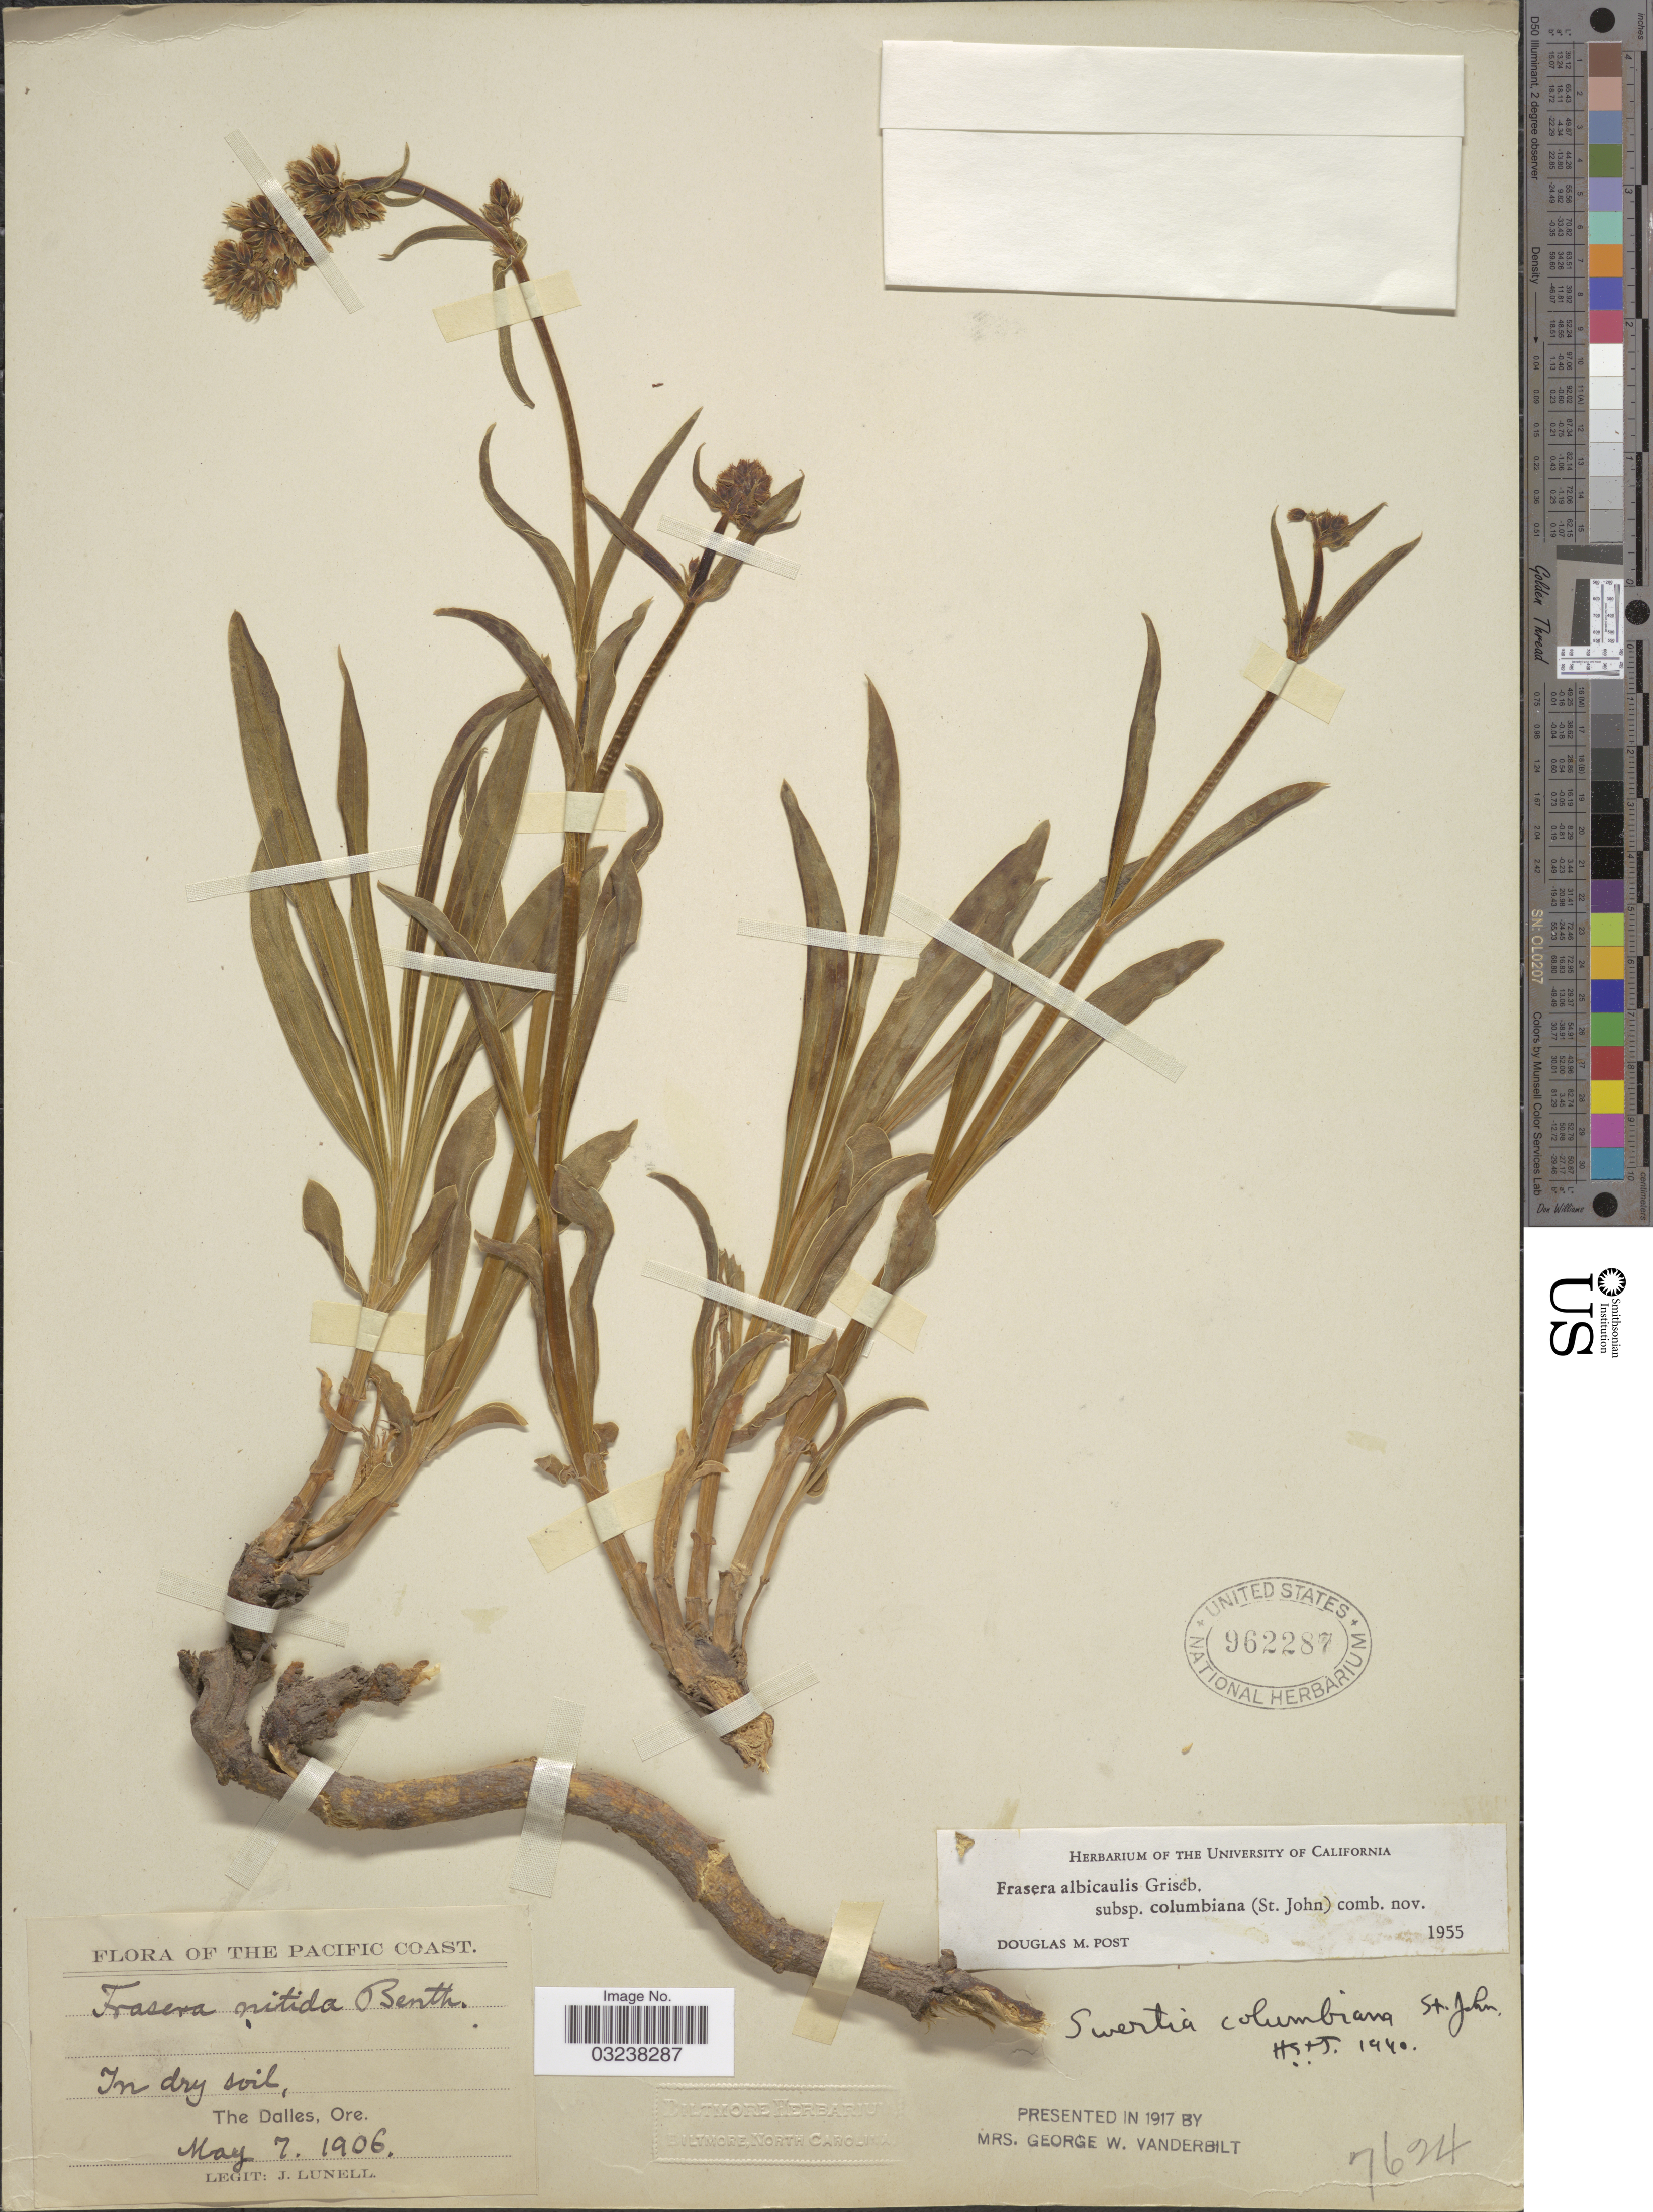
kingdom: Plantae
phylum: Tracheophyta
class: Magnoliopsida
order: Gentianales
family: Gentianaceae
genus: Swertia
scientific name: Swertia albicaulis var. columbiana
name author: (H. St. John) J.S. Pringle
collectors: J. Lunell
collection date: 1906-05-07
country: United States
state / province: Oregon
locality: The Pacific Coast. The Dalles, Ore.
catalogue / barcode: US 962287